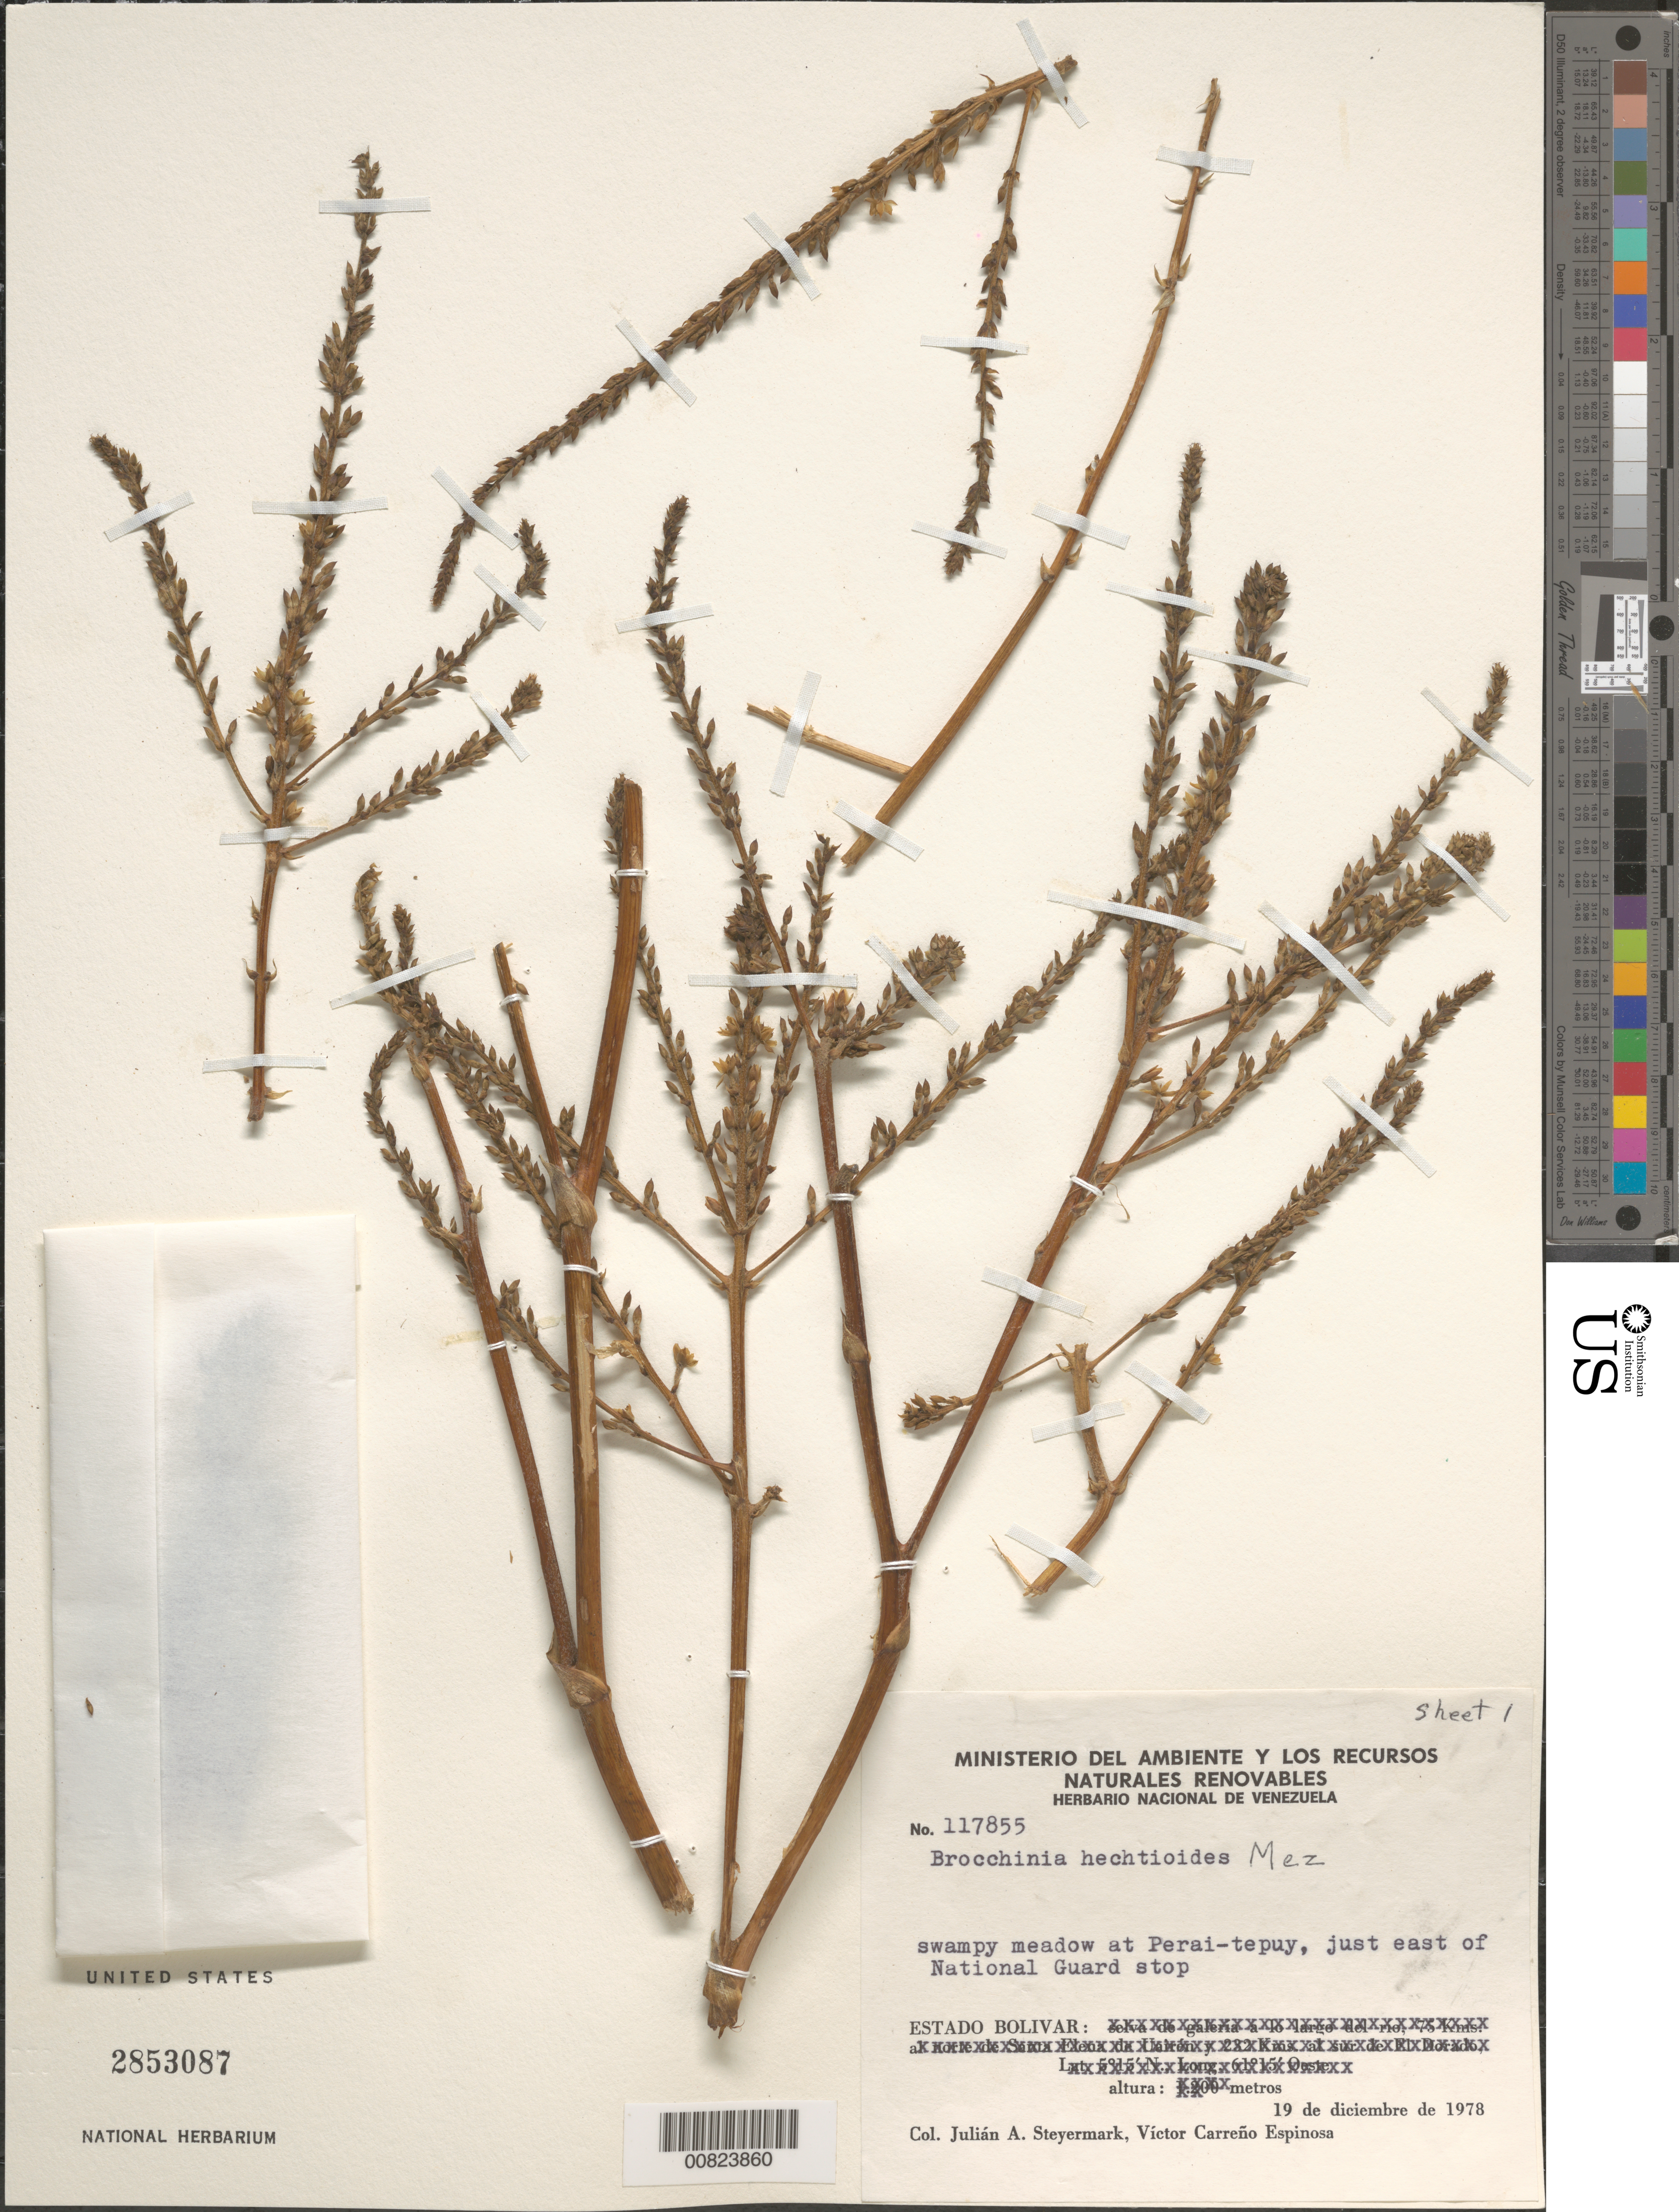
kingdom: Plantae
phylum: Tracheophyta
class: Liliopsida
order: Poales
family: Bromeliaceae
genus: Brocchinia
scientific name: Brocchinia hechtioides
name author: Mez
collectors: J. Steyermark & V. Espinosa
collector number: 117855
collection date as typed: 19-Dec-78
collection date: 1978-12-19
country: Venezuela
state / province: Bolívar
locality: Perai-tepuy, E of the National Guard stop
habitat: Swampy meadow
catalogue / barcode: US 2853087